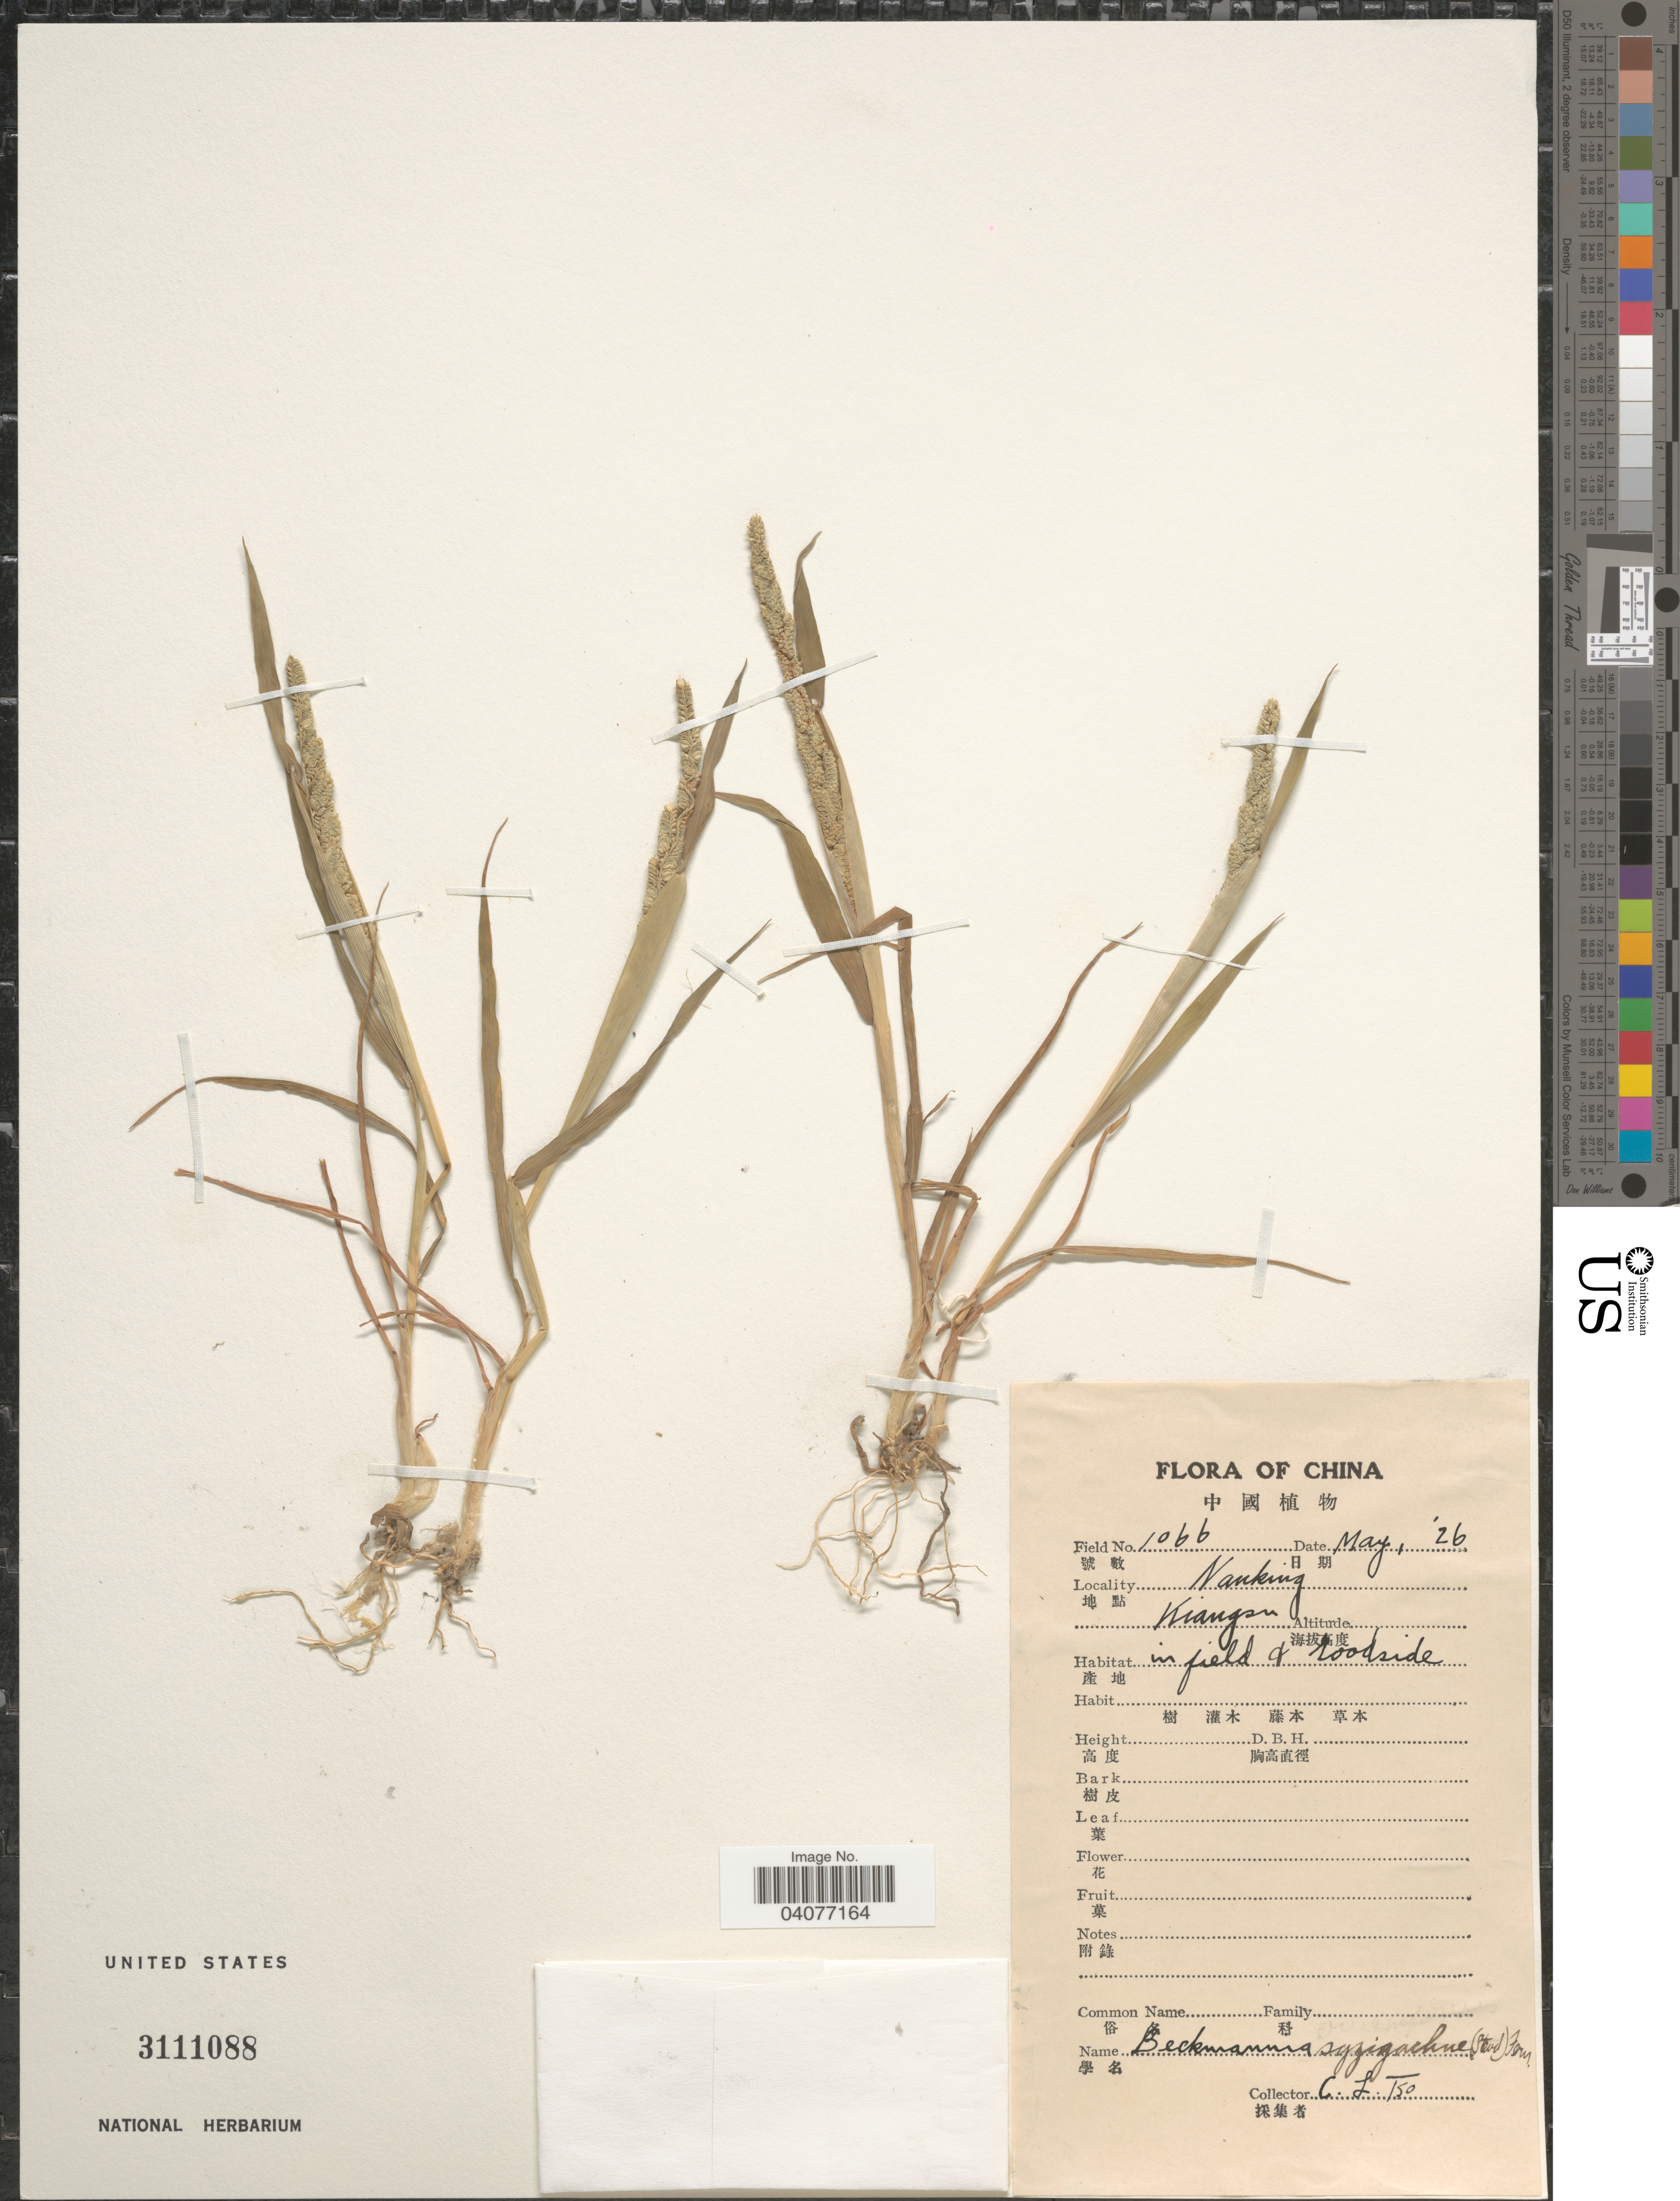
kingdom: Plantae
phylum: Tracheophyta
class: Liliopsida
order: Poales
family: Poaceae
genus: Beckmannia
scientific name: Beckmannia syzigachne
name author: (Steud.) Fernald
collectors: C. Tso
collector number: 1066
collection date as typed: Transcribed d/m/y: /5/26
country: China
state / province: Jiangsu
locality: Nanking. Kiangsu.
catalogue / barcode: US 3111088